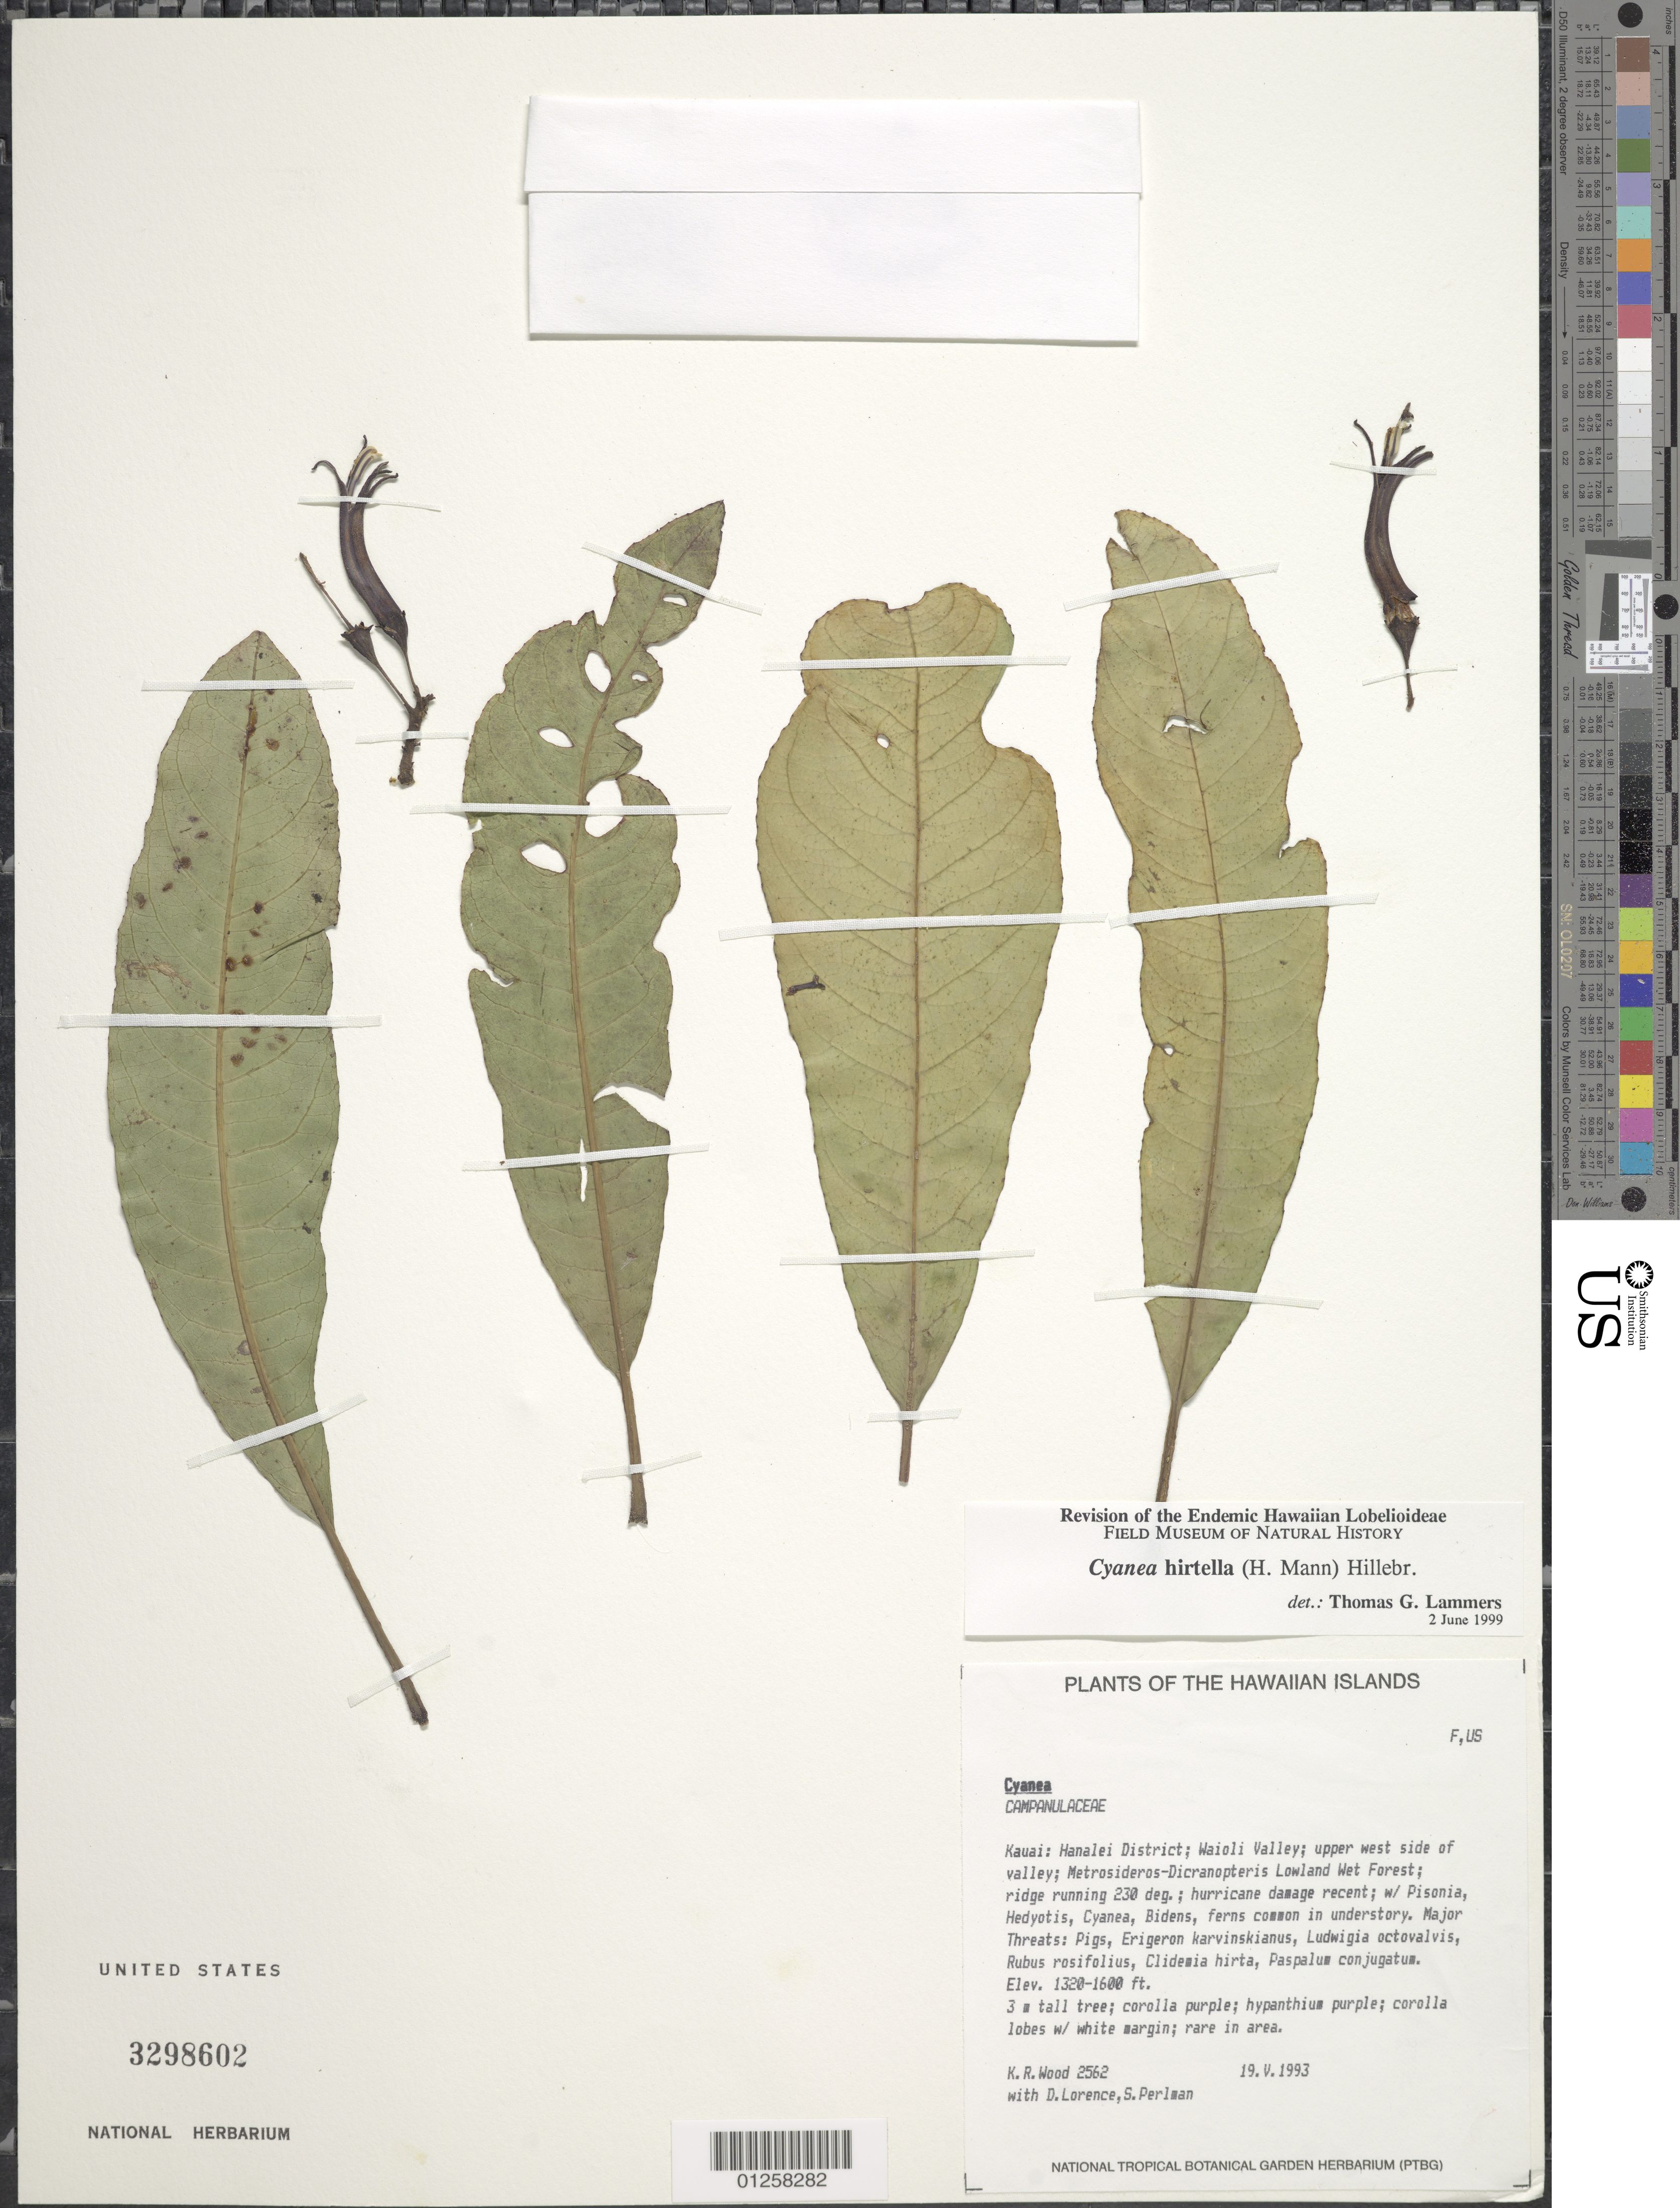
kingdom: Plantae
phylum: Tracheophyta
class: Magnoliopsida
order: Asterales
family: Campanulaceae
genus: Cyanea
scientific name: Cyanea hirtella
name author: (H. Mann) Hillebr.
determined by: Lammers, T. G.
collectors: K. R. Wood, D. Lorence & S. P. Perlman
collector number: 2562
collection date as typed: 19 May 1993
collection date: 1993-05-19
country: United States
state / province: Hawaii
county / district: Kauai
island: Kaua'i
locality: Hanalei Dist., Waioli Valley, upper W side of valley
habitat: Lowland Wet Forest.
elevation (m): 402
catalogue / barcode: US 3298602